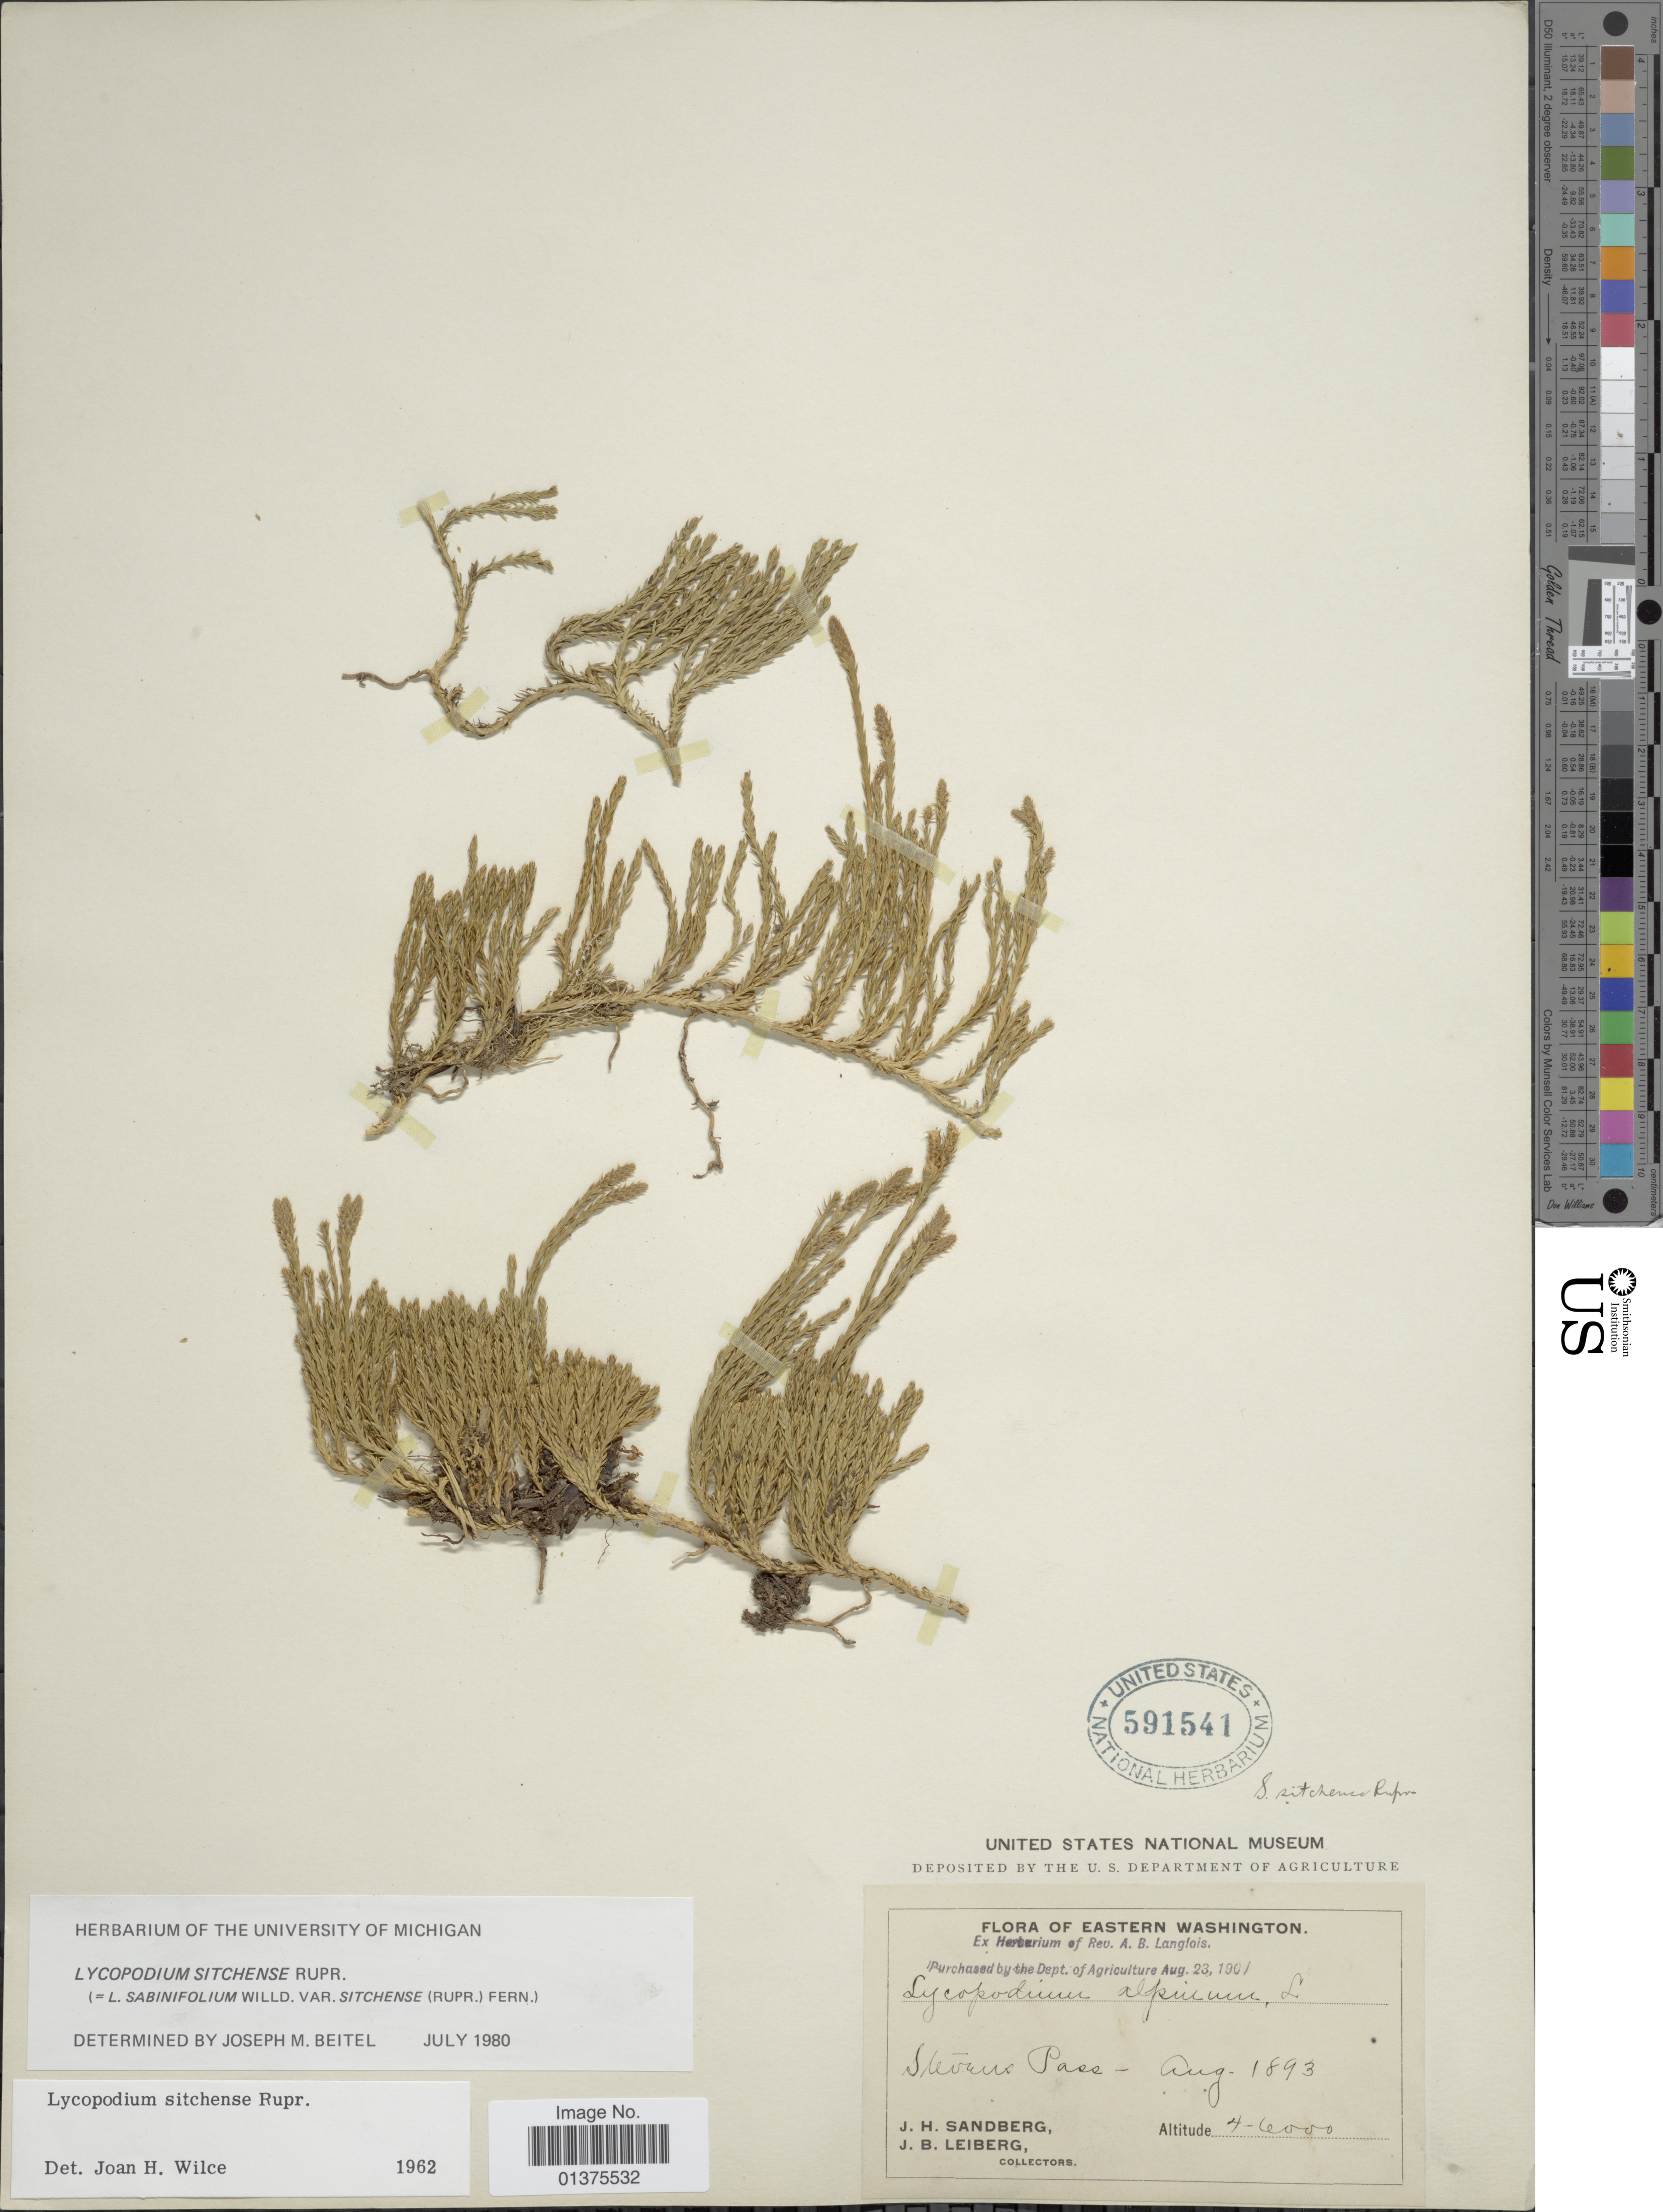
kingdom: Plantae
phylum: Tracheophyta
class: Lycopodiopsida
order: Lycopodiales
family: Lycopodiaceae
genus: Diphasiastrum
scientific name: Diphasiastrum sitchense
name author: (Rupr.) Holub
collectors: J. H. Sandberg & J. B. Leiberg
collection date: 1893-08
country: United States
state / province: Washington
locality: Stevens Pass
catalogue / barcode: US 591541